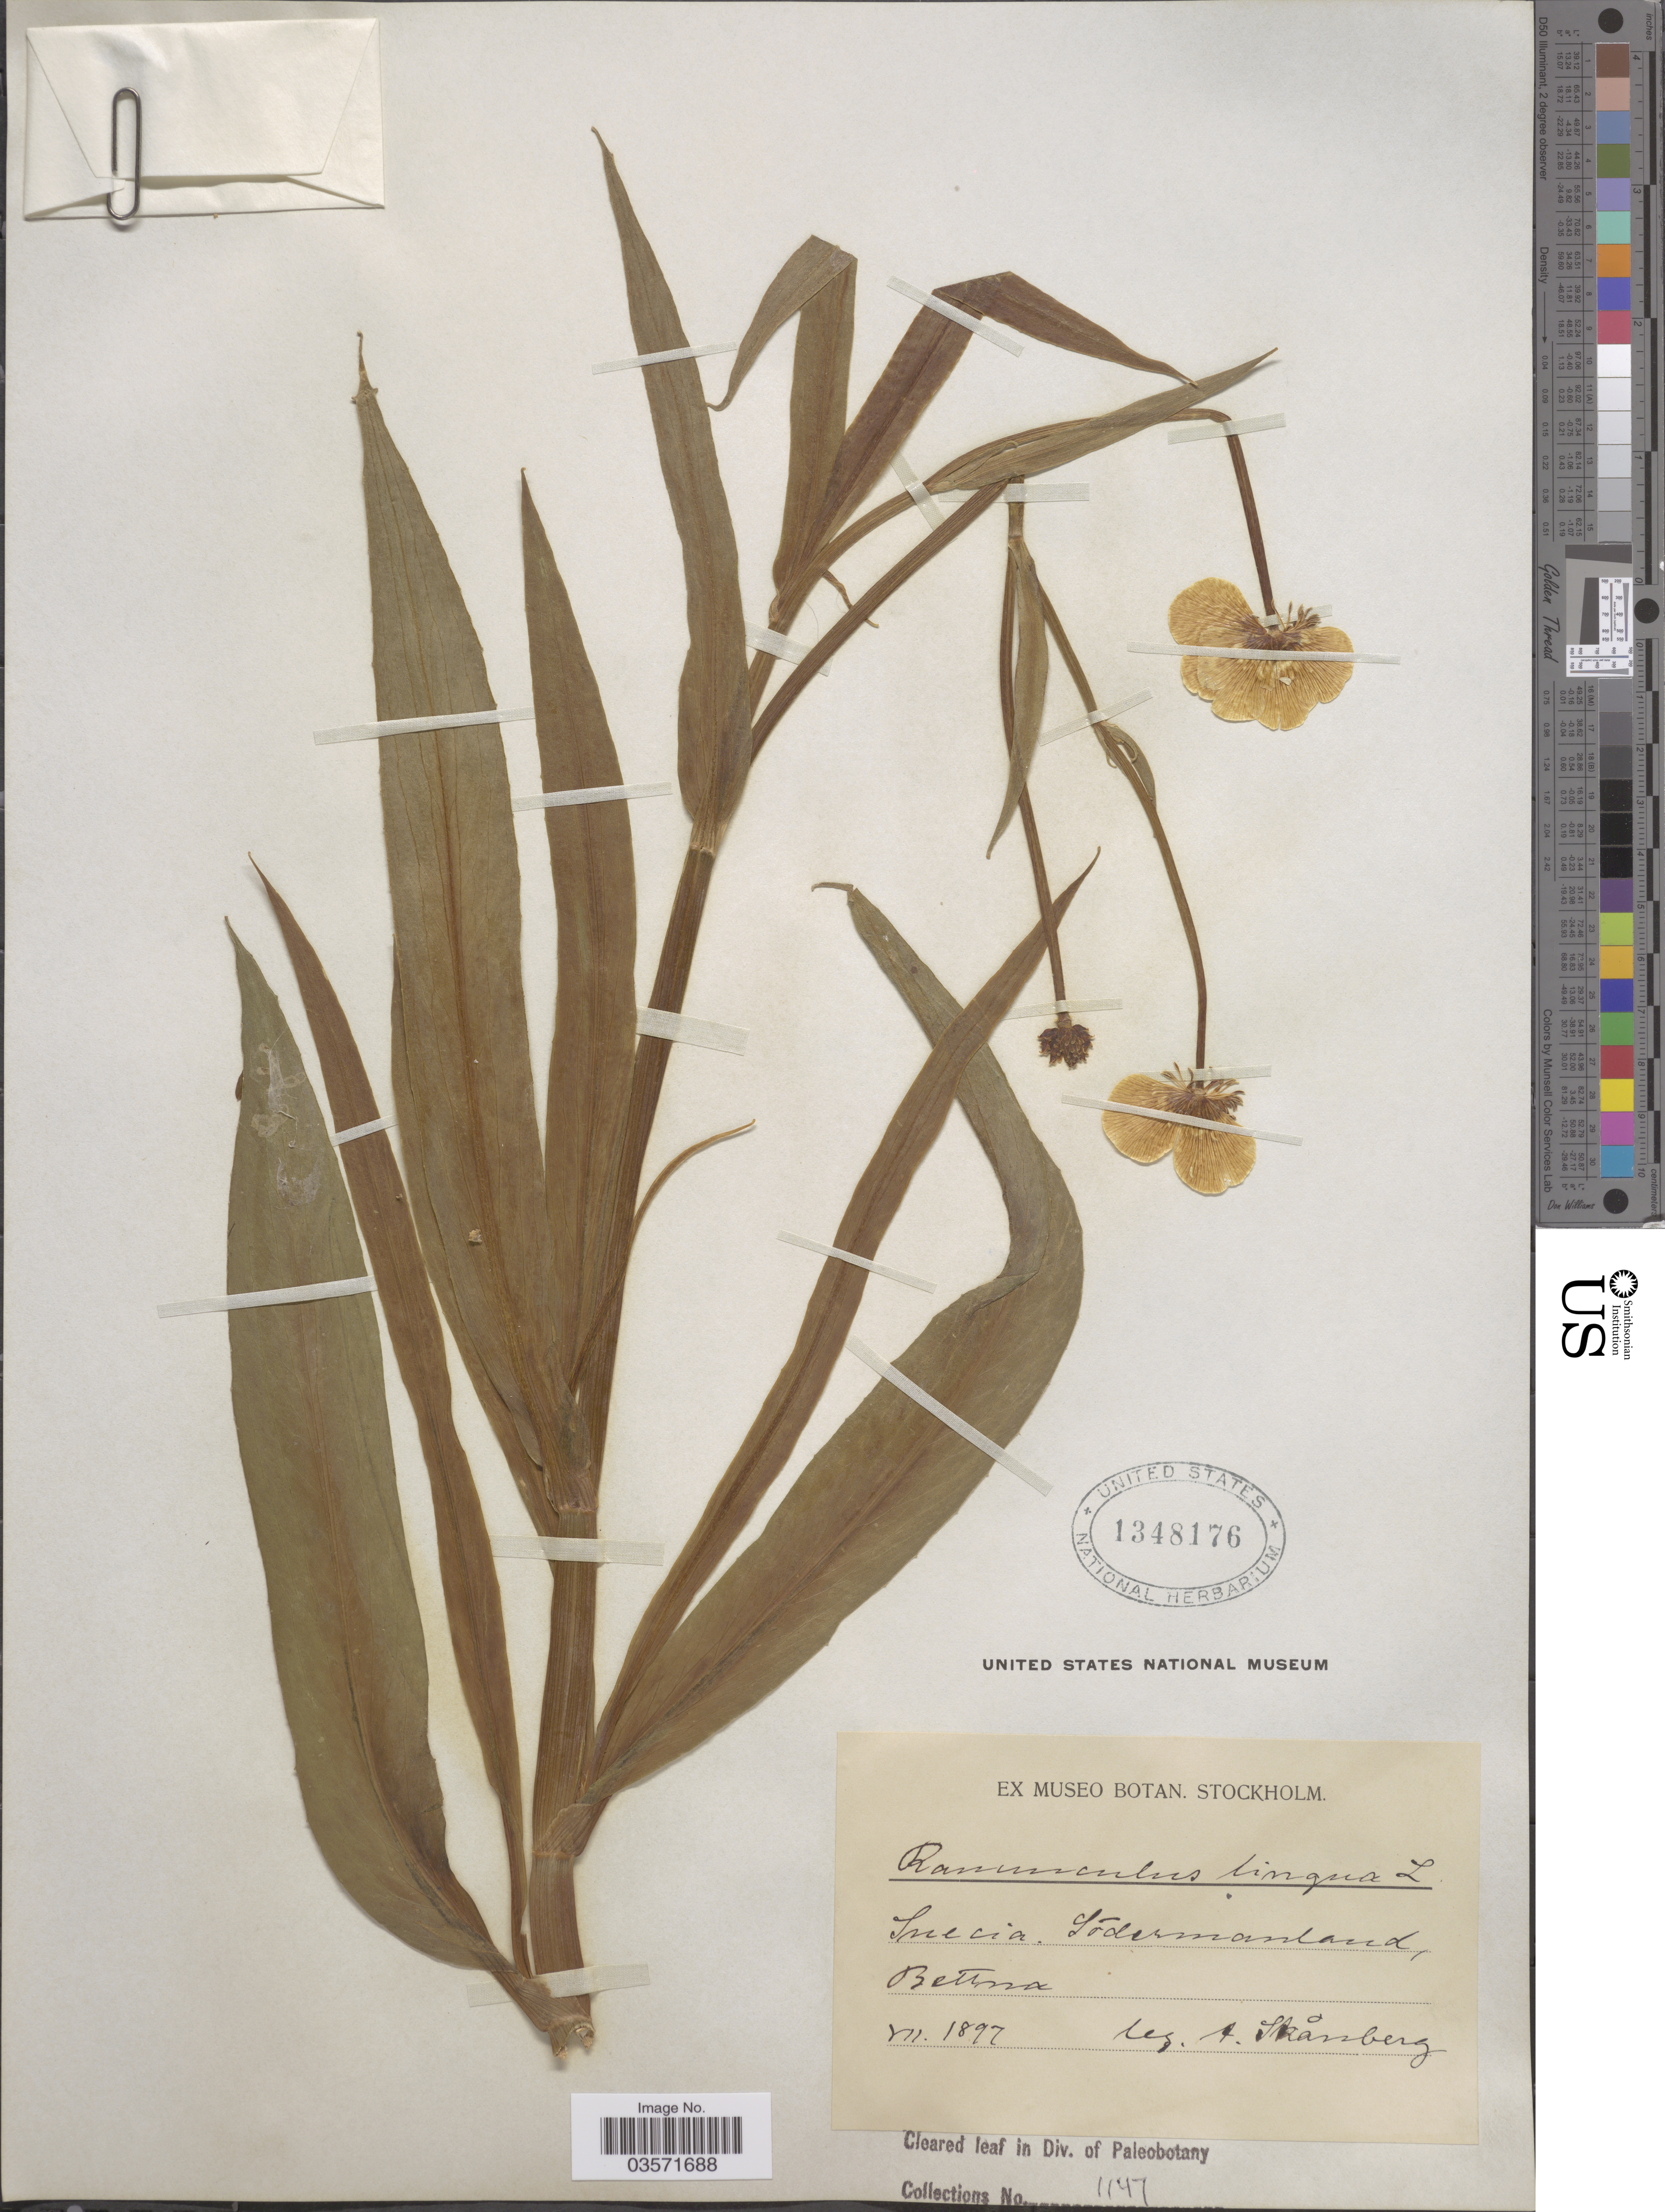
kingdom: Plantae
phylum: Tracheophyta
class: Magnoliopsida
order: Ranunculales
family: Ranunculaceae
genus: Ranunculus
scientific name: Ranunculus lingua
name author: L.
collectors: A. Skånberg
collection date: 1897-07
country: Sweden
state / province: Sodermanland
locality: Suecia. Södermanland, Bettna.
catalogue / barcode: US 1348176